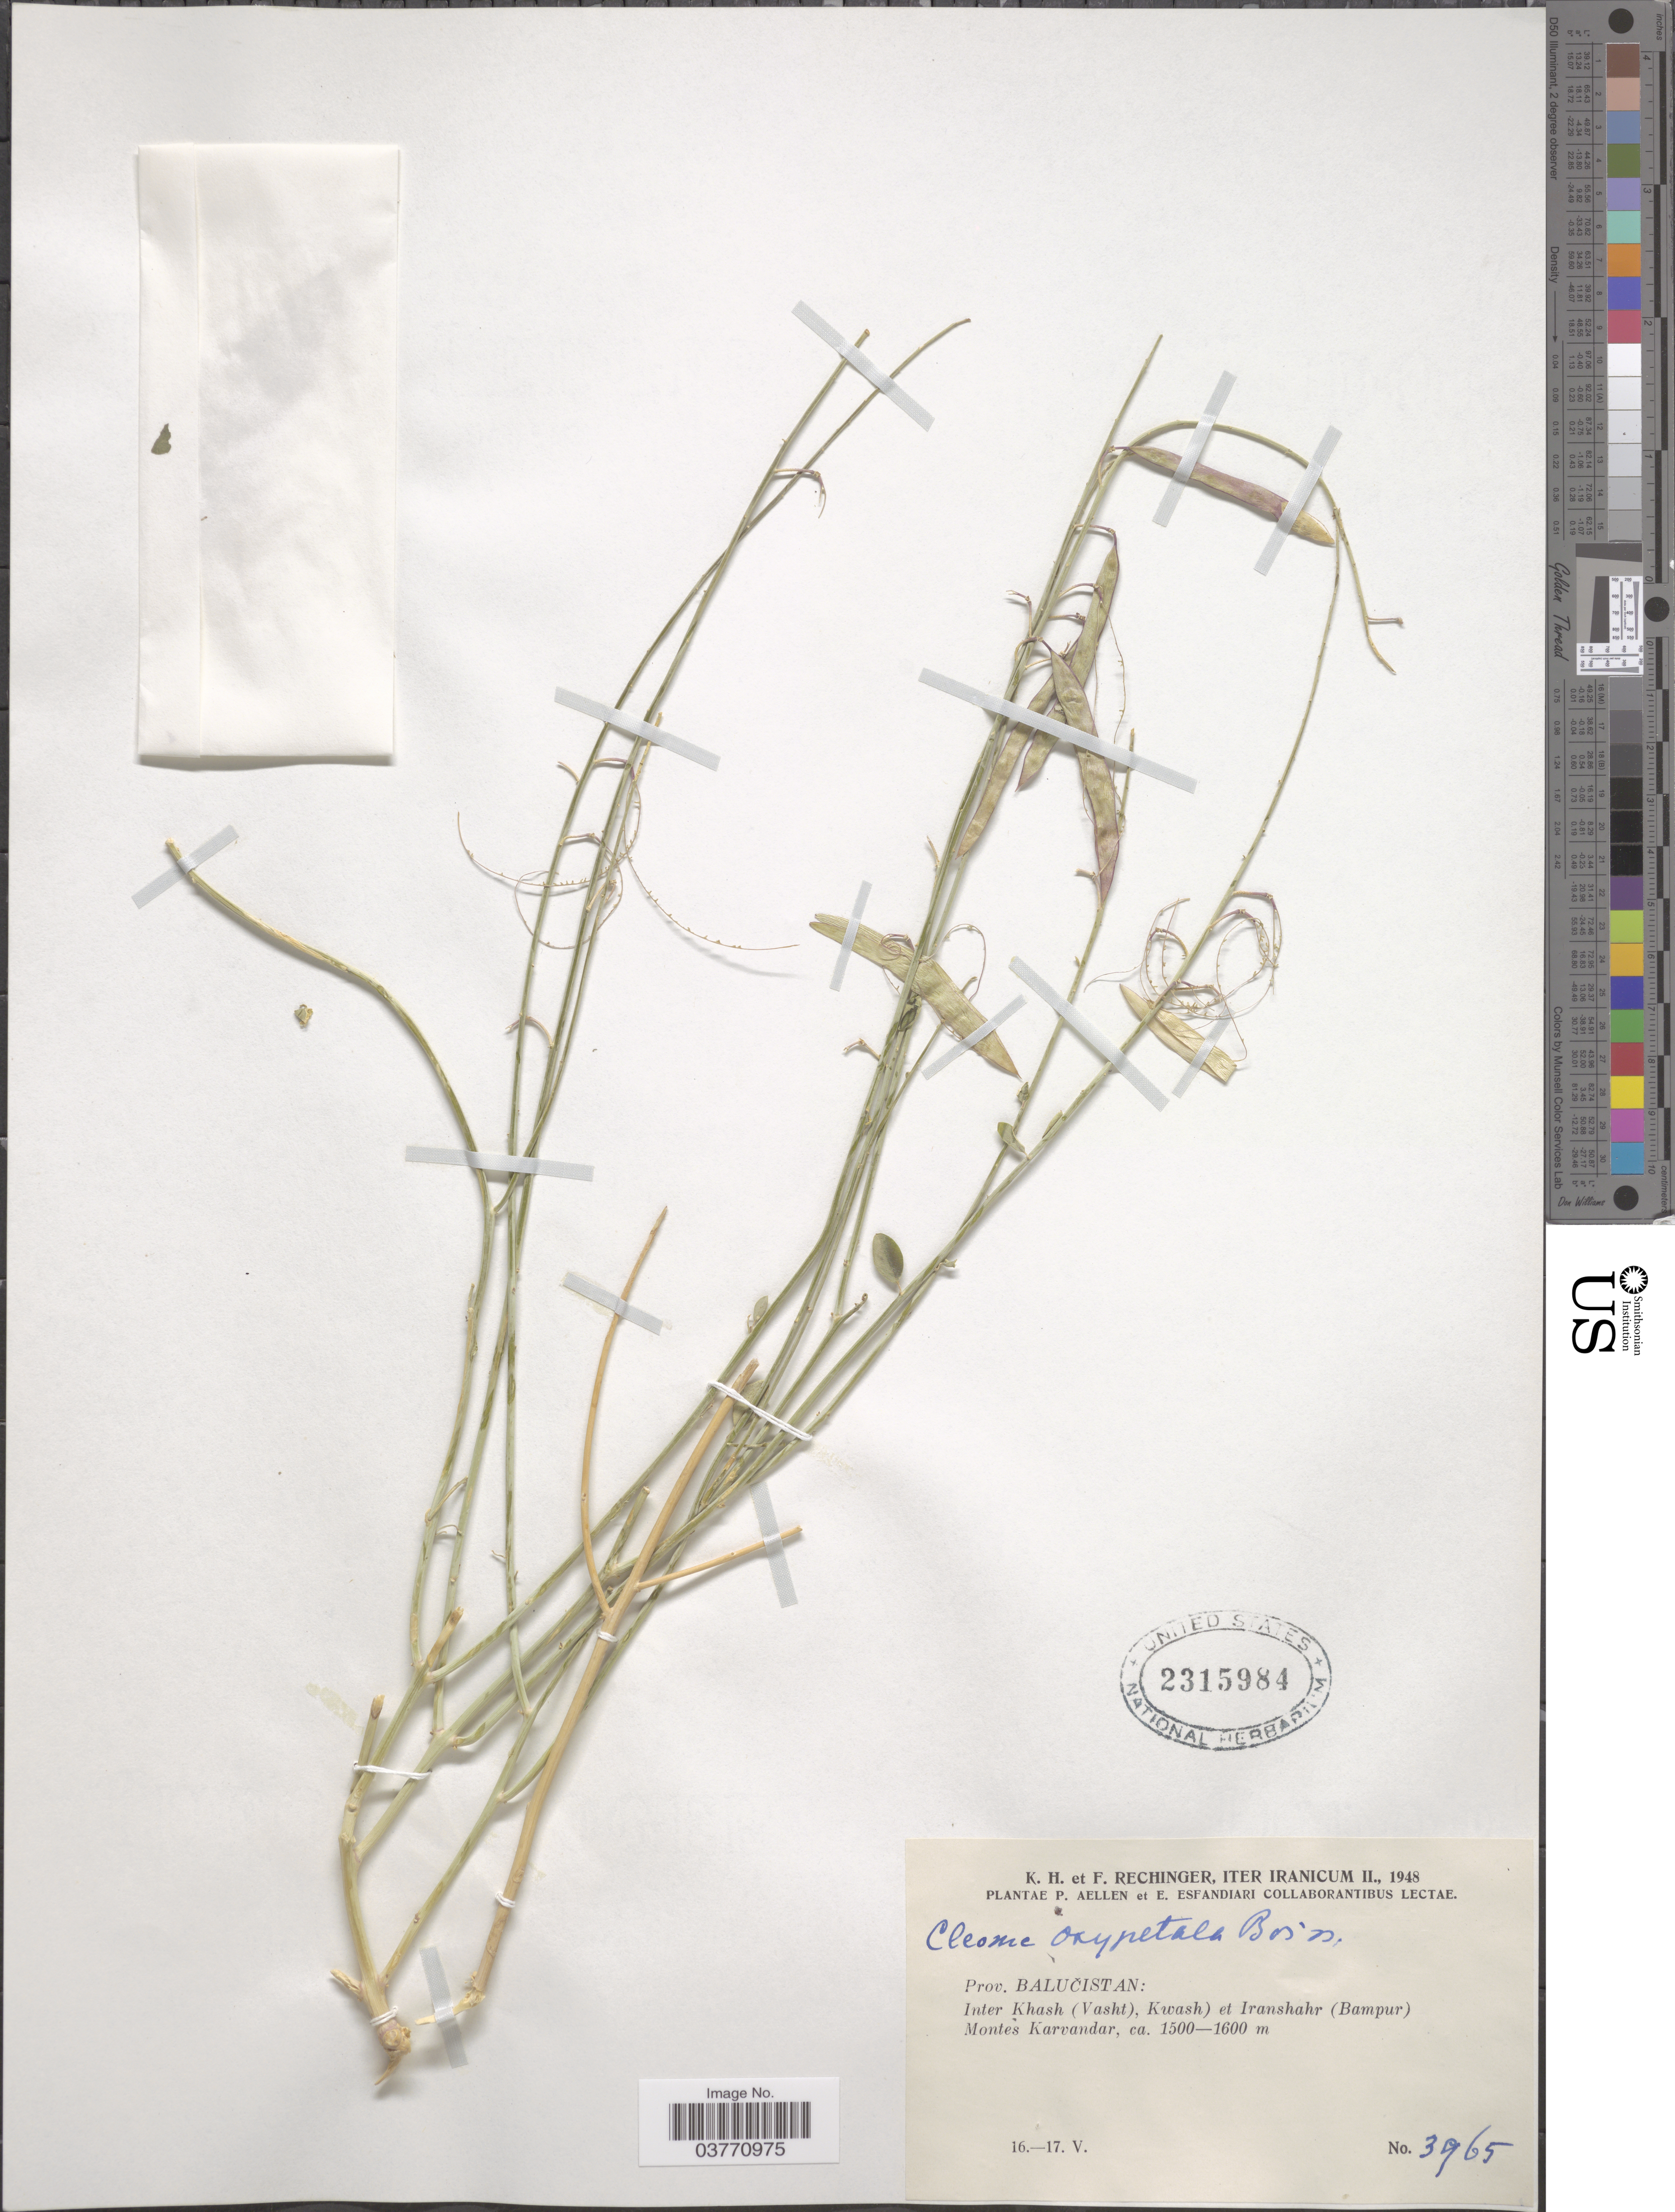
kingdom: Plantae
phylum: Tracheophyta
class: Magnoliopsida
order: Brassicales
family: Cleomaceae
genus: Cleome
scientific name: Cleome oxypetala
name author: Boiss.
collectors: K. H. Rechinger & F. Rechinger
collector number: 3965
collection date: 1948-05-16/1948-05-17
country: Iran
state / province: Sistan and Baluchistan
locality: Prov. Balučistan: Inter Khash (Vasht), Kwash) et Iranshahr (Bampur) Montes Karvandar.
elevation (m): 1500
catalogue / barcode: US 2315984